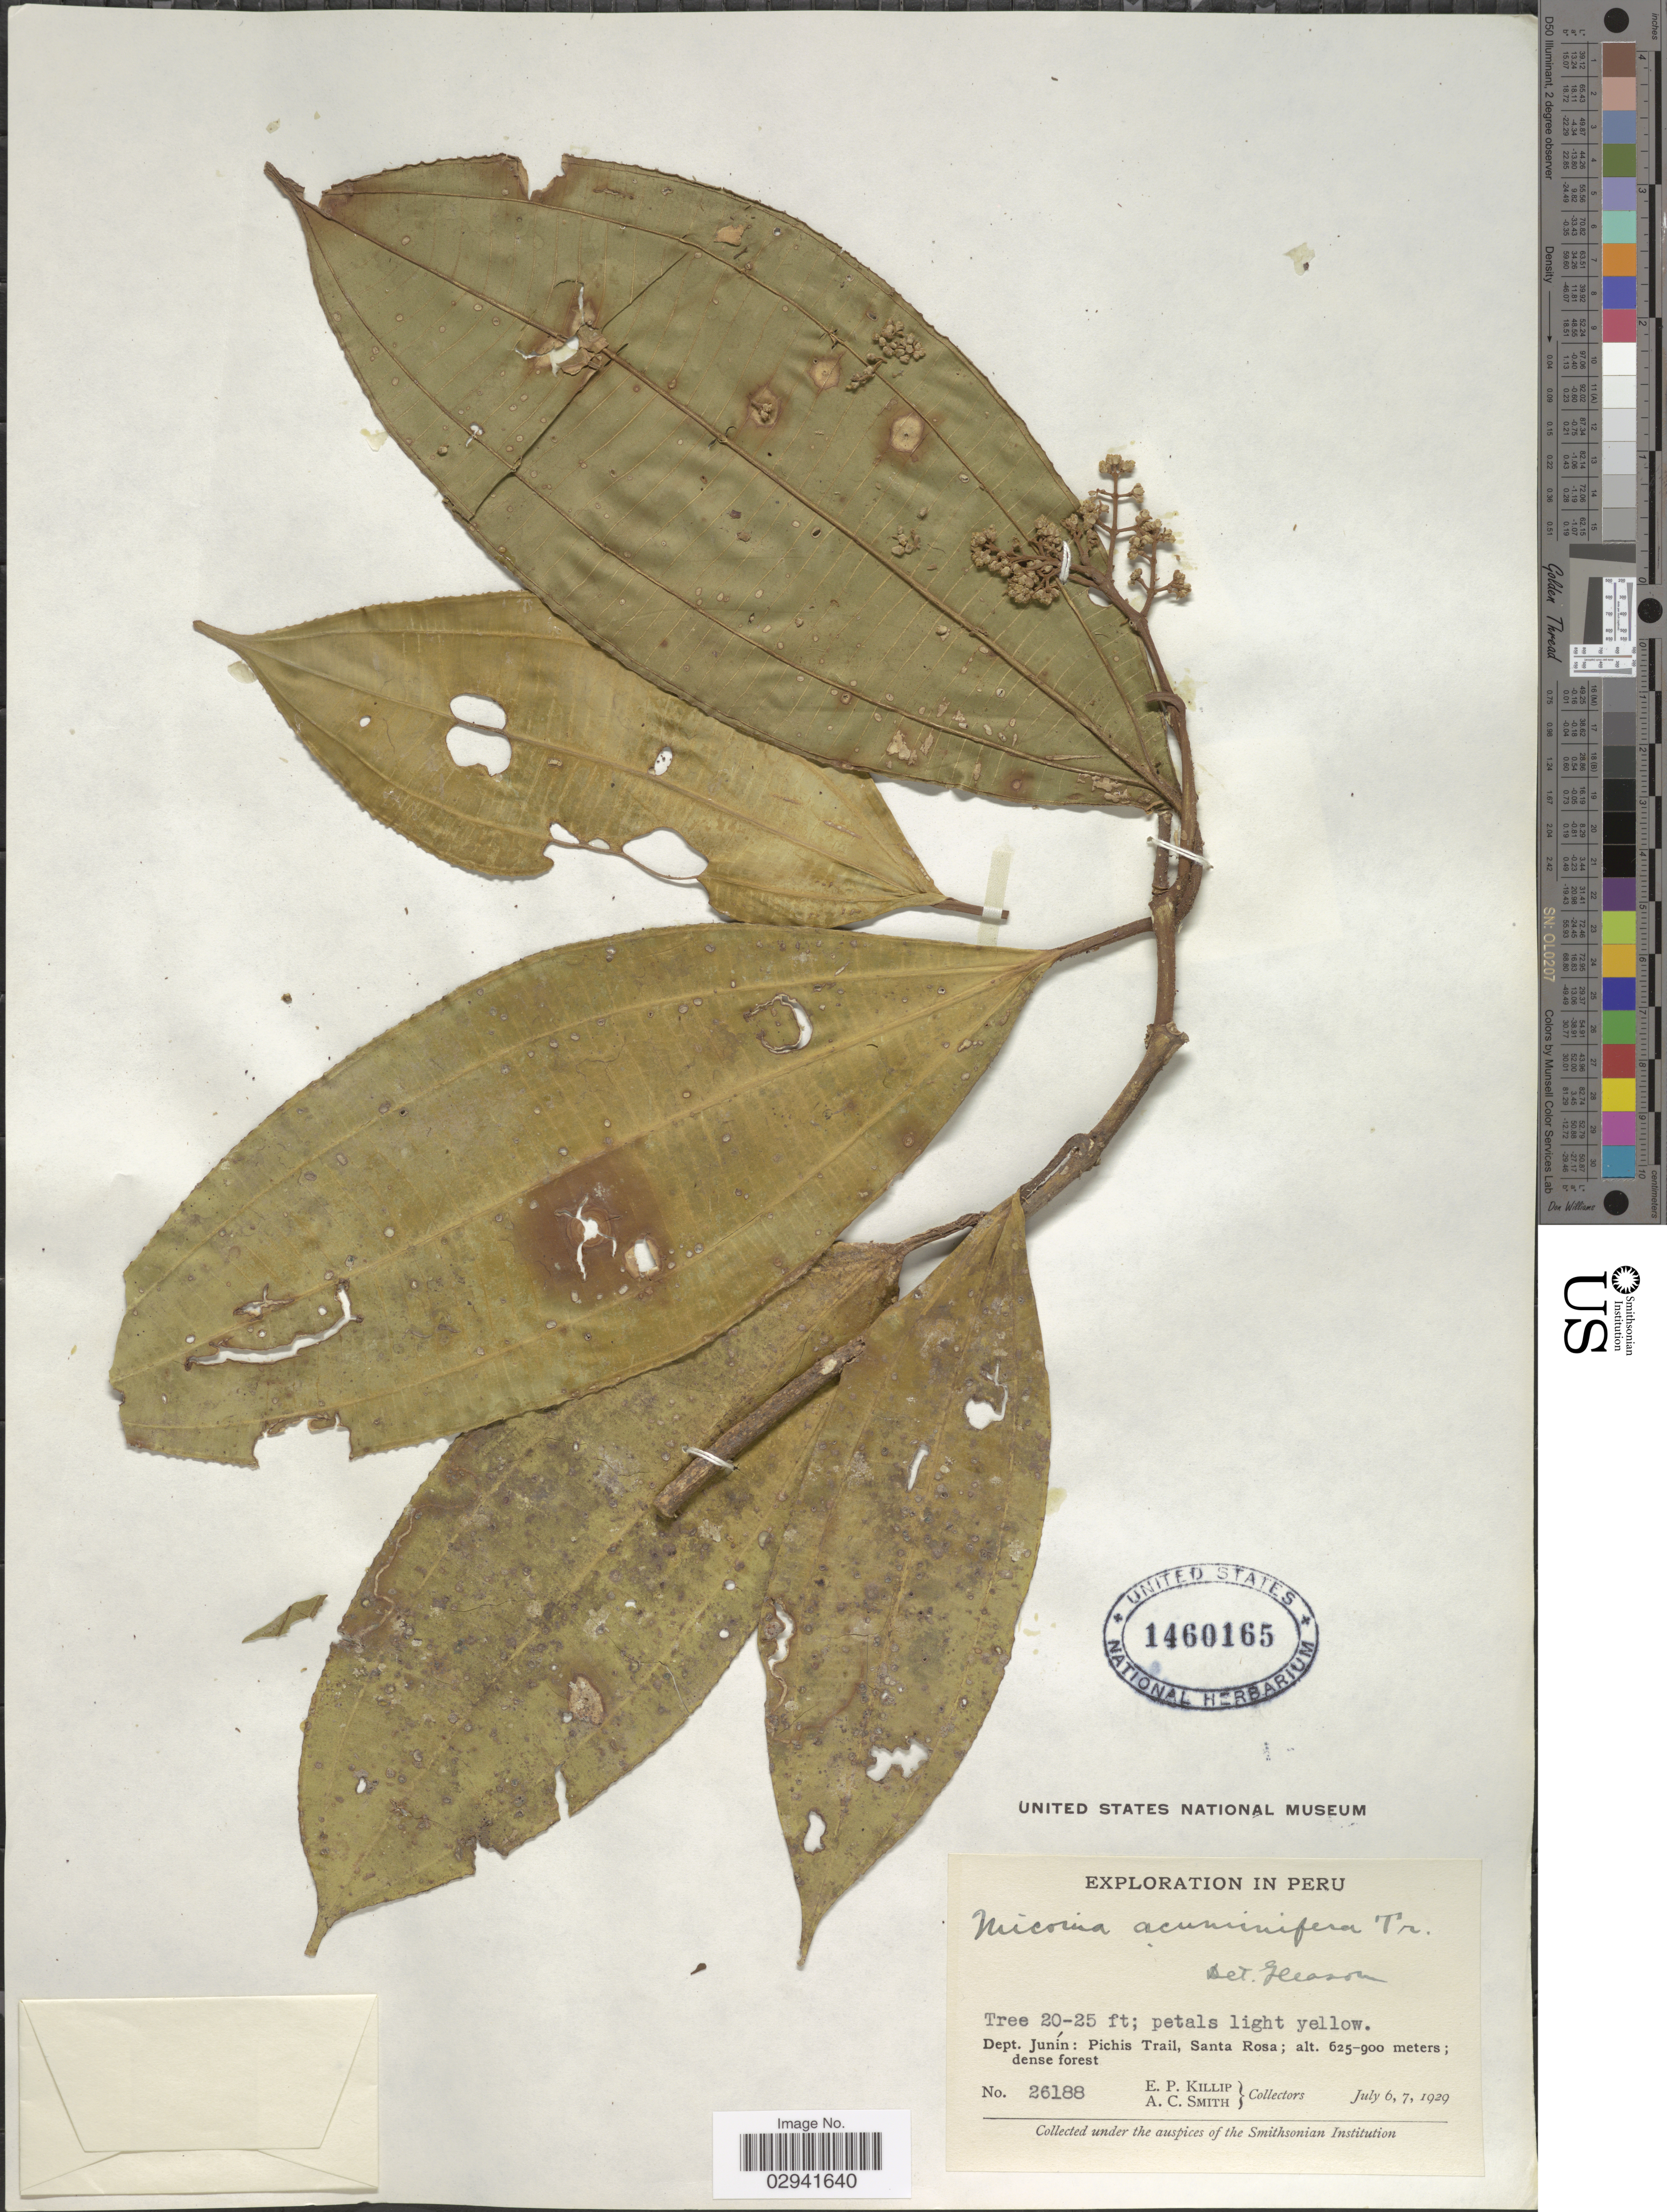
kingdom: Plantae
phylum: Tracheophyta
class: Magnoliopsida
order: Myrtales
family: Melastomataceae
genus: Miconia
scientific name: Miconia nutans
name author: Donn. Sm.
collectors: E. P. Killip & A. C. Smith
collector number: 26188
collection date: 1929-07-06/1929-07-07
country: Peru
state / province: Junín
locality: Dept. Junín: Pichis Trail, Santa Rosa.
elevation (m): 625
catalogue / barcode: US 1460165